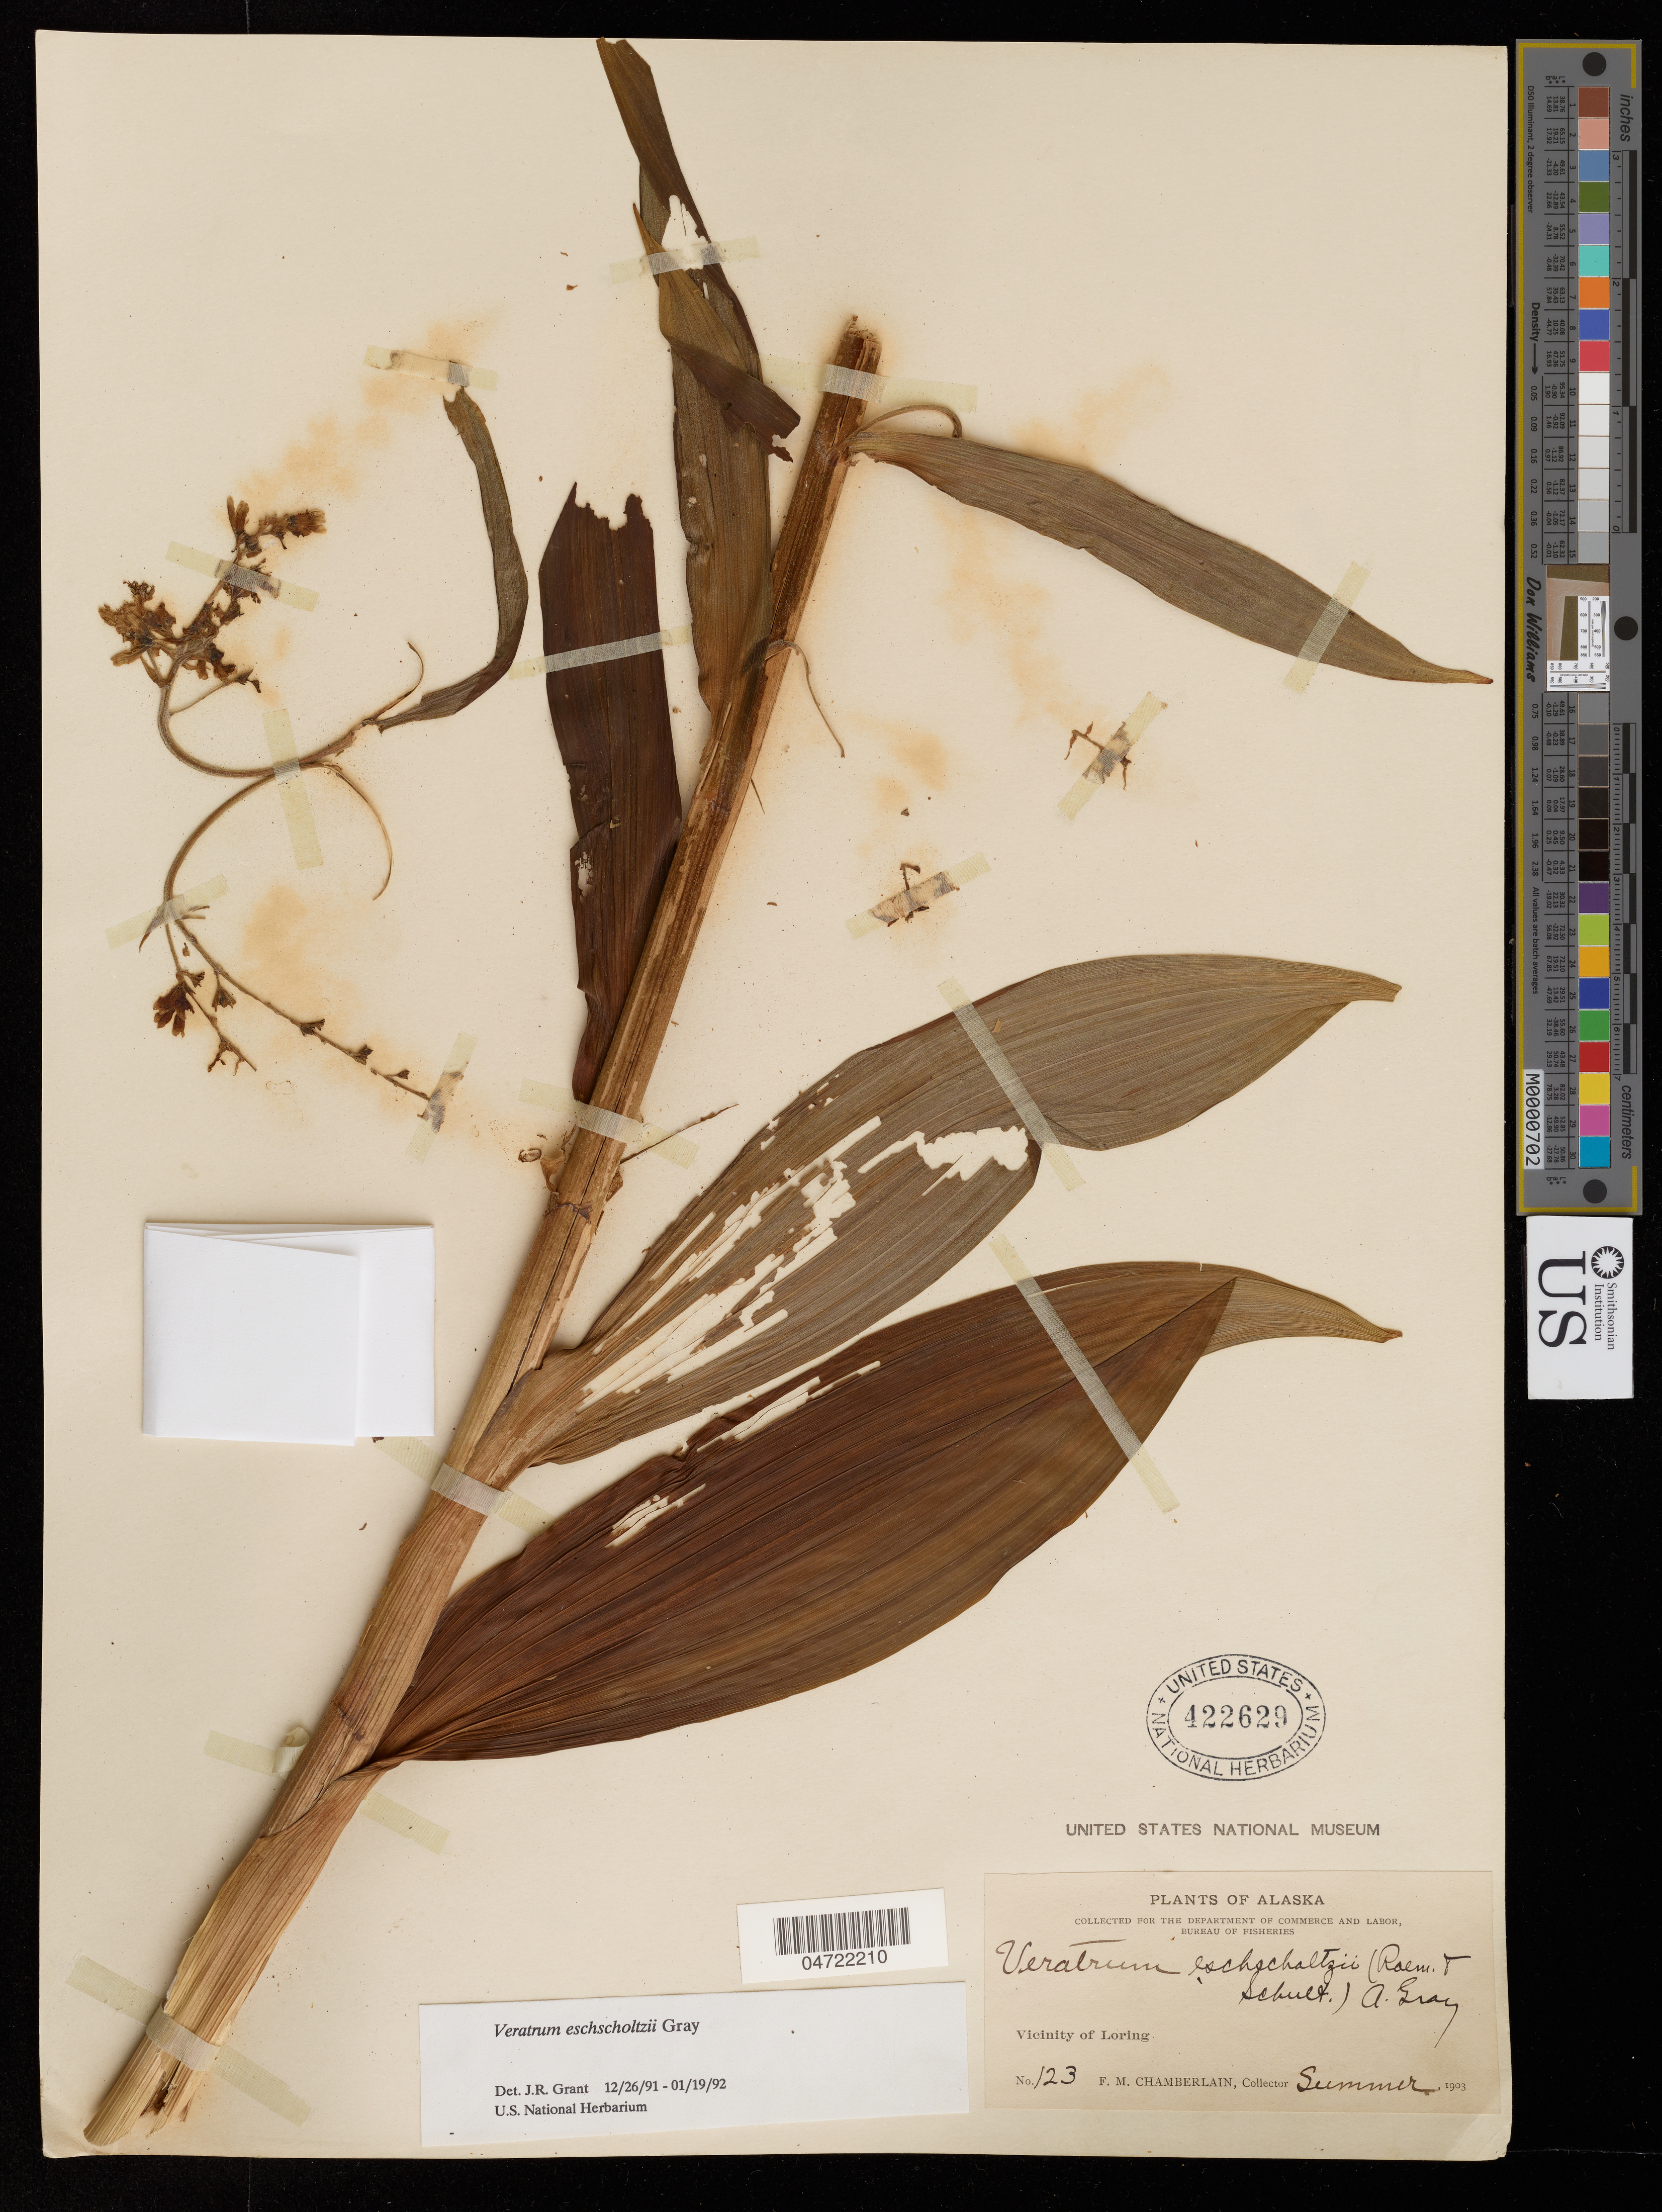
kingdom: Plantae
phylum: Tracheophyta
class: Liliopsida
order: Liliales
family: Melanthiaceae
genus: Veratrum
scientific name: Veratrum eschscholtzii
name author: A. Gray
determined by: Grant, J. R., (SWITZERLAND)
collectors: F. Chamberlain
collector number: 123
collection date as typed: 22 -- 1903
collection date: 1903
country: United States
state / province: Alaska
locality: Vicinity of Loring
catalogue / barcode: US 422629